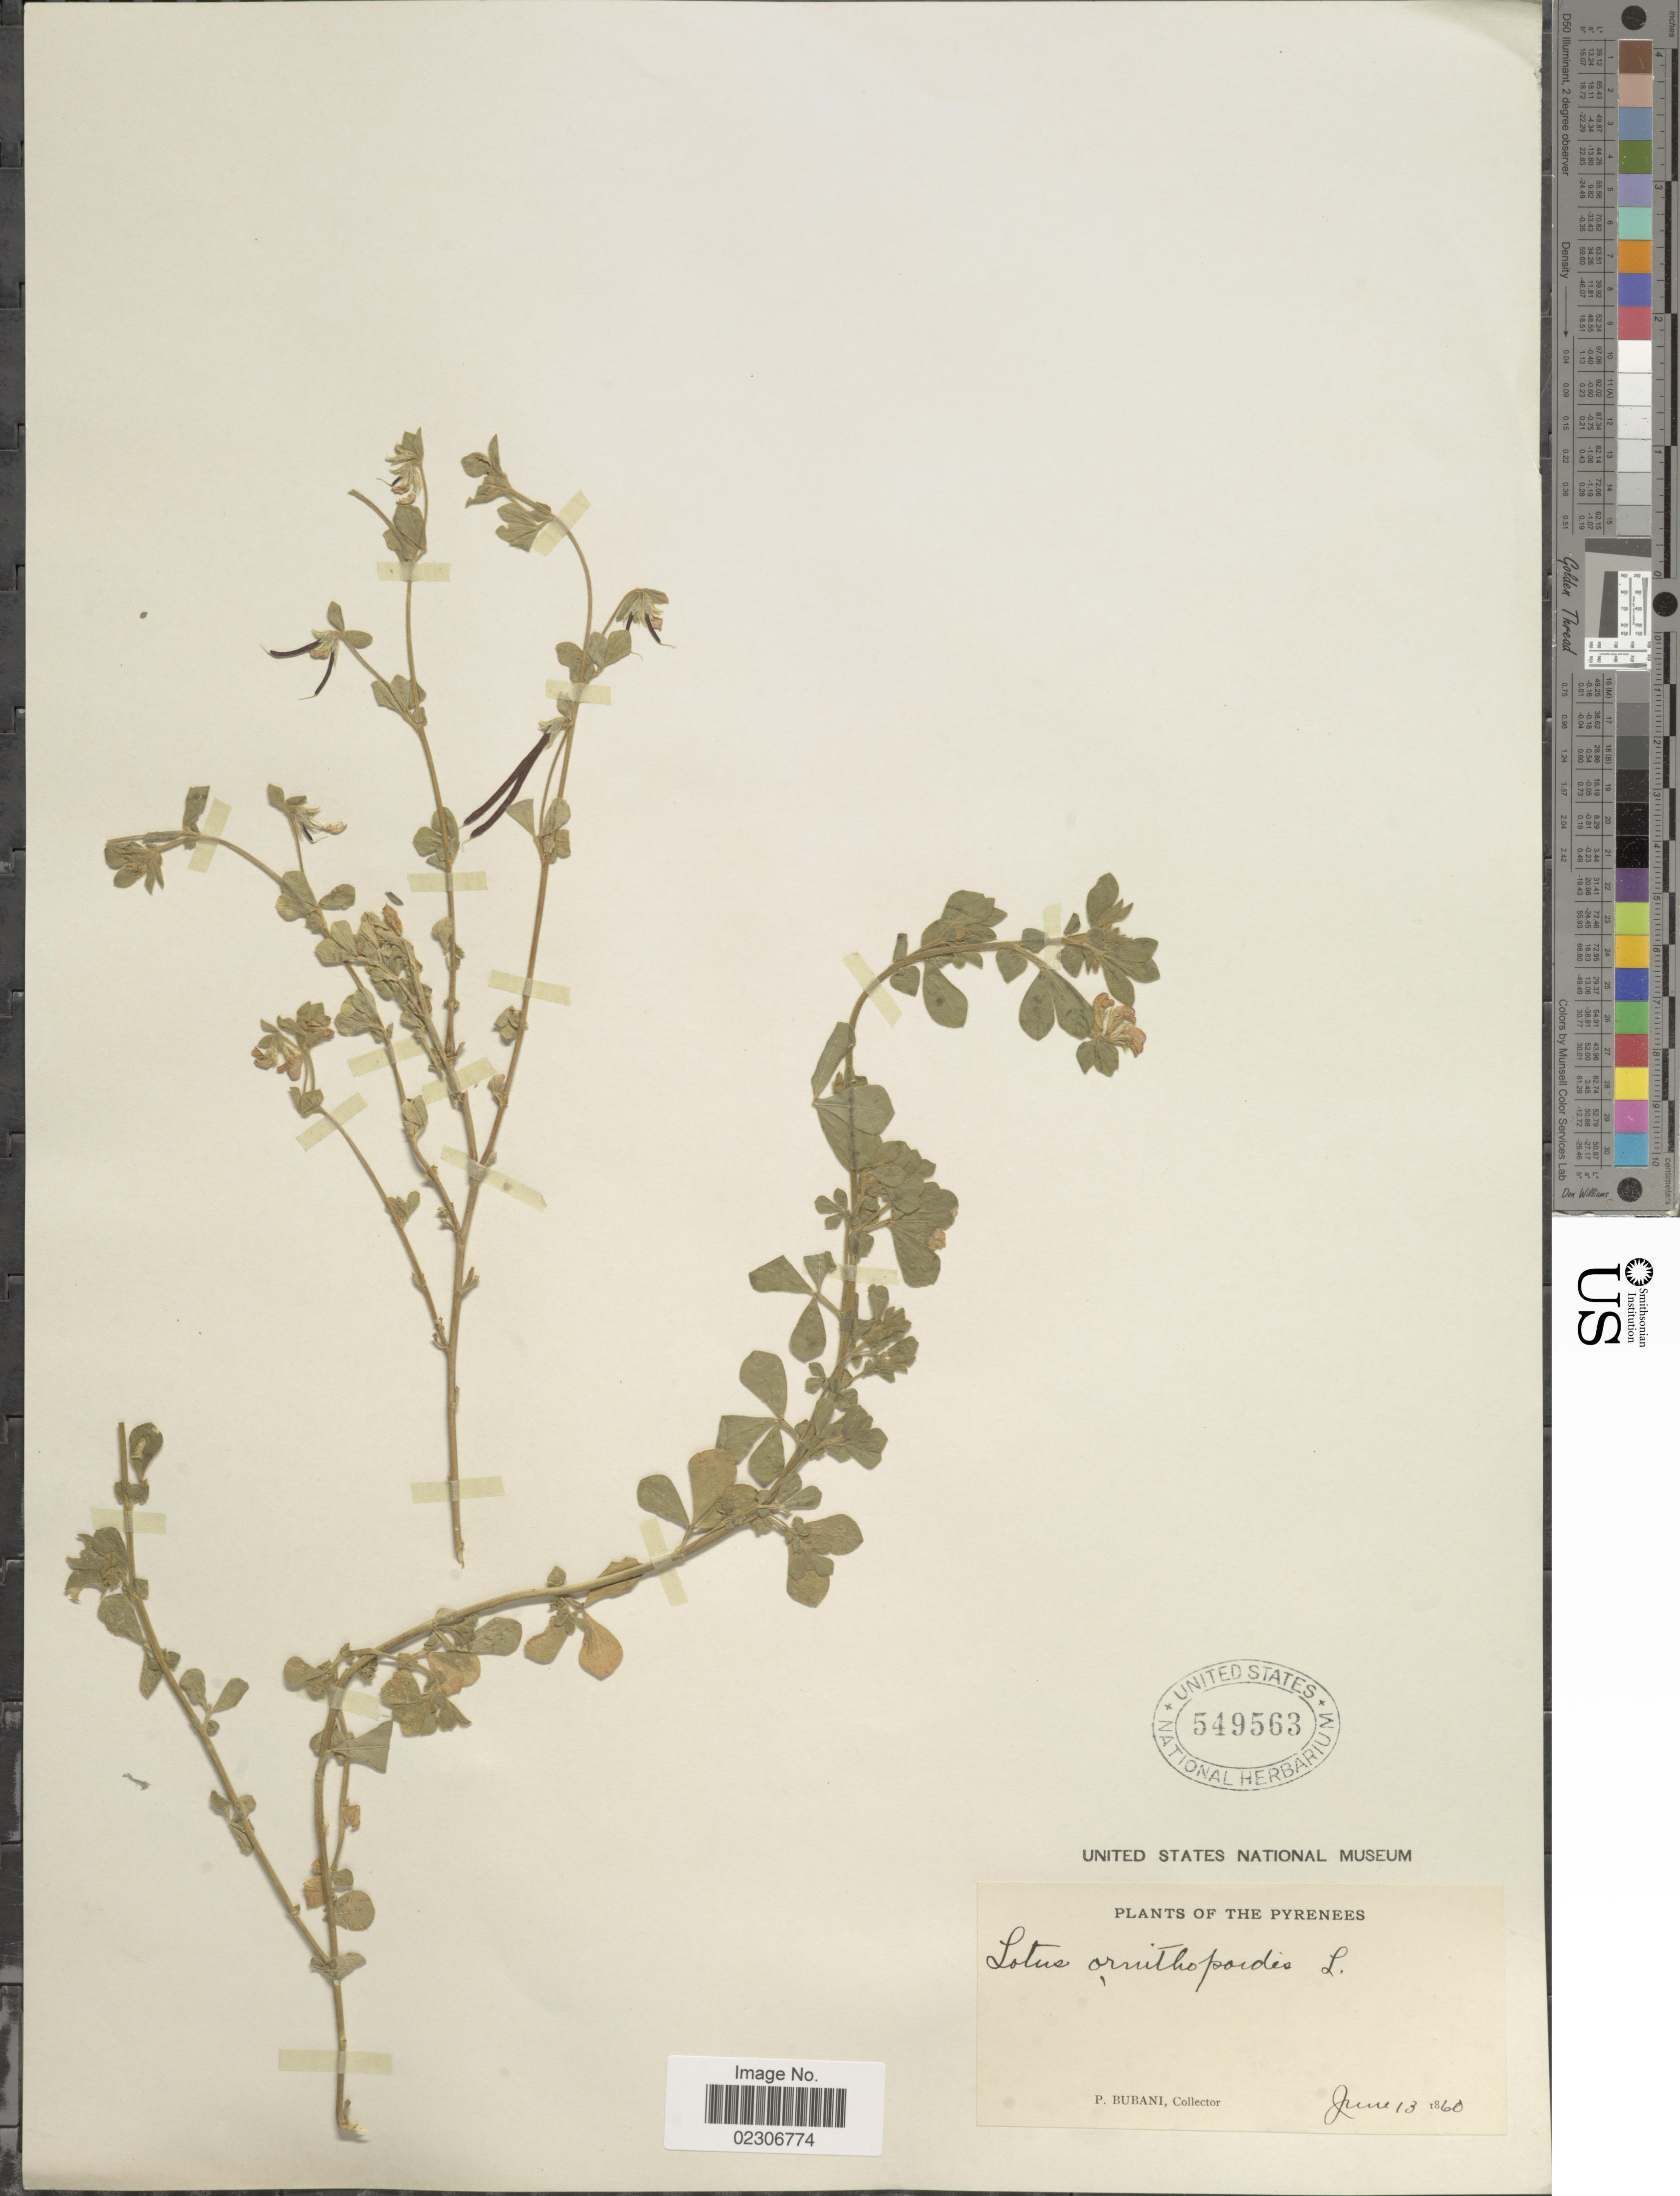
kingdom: Plantae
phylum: Tracheophyta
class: Magnoliopsida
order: Fabales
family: Fabaceae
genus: Lotus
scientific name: Lotus ornithopodioides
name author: L.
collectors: P. Bubani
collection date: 1860-06-13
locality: Pyrenees.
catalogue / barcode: US 549563